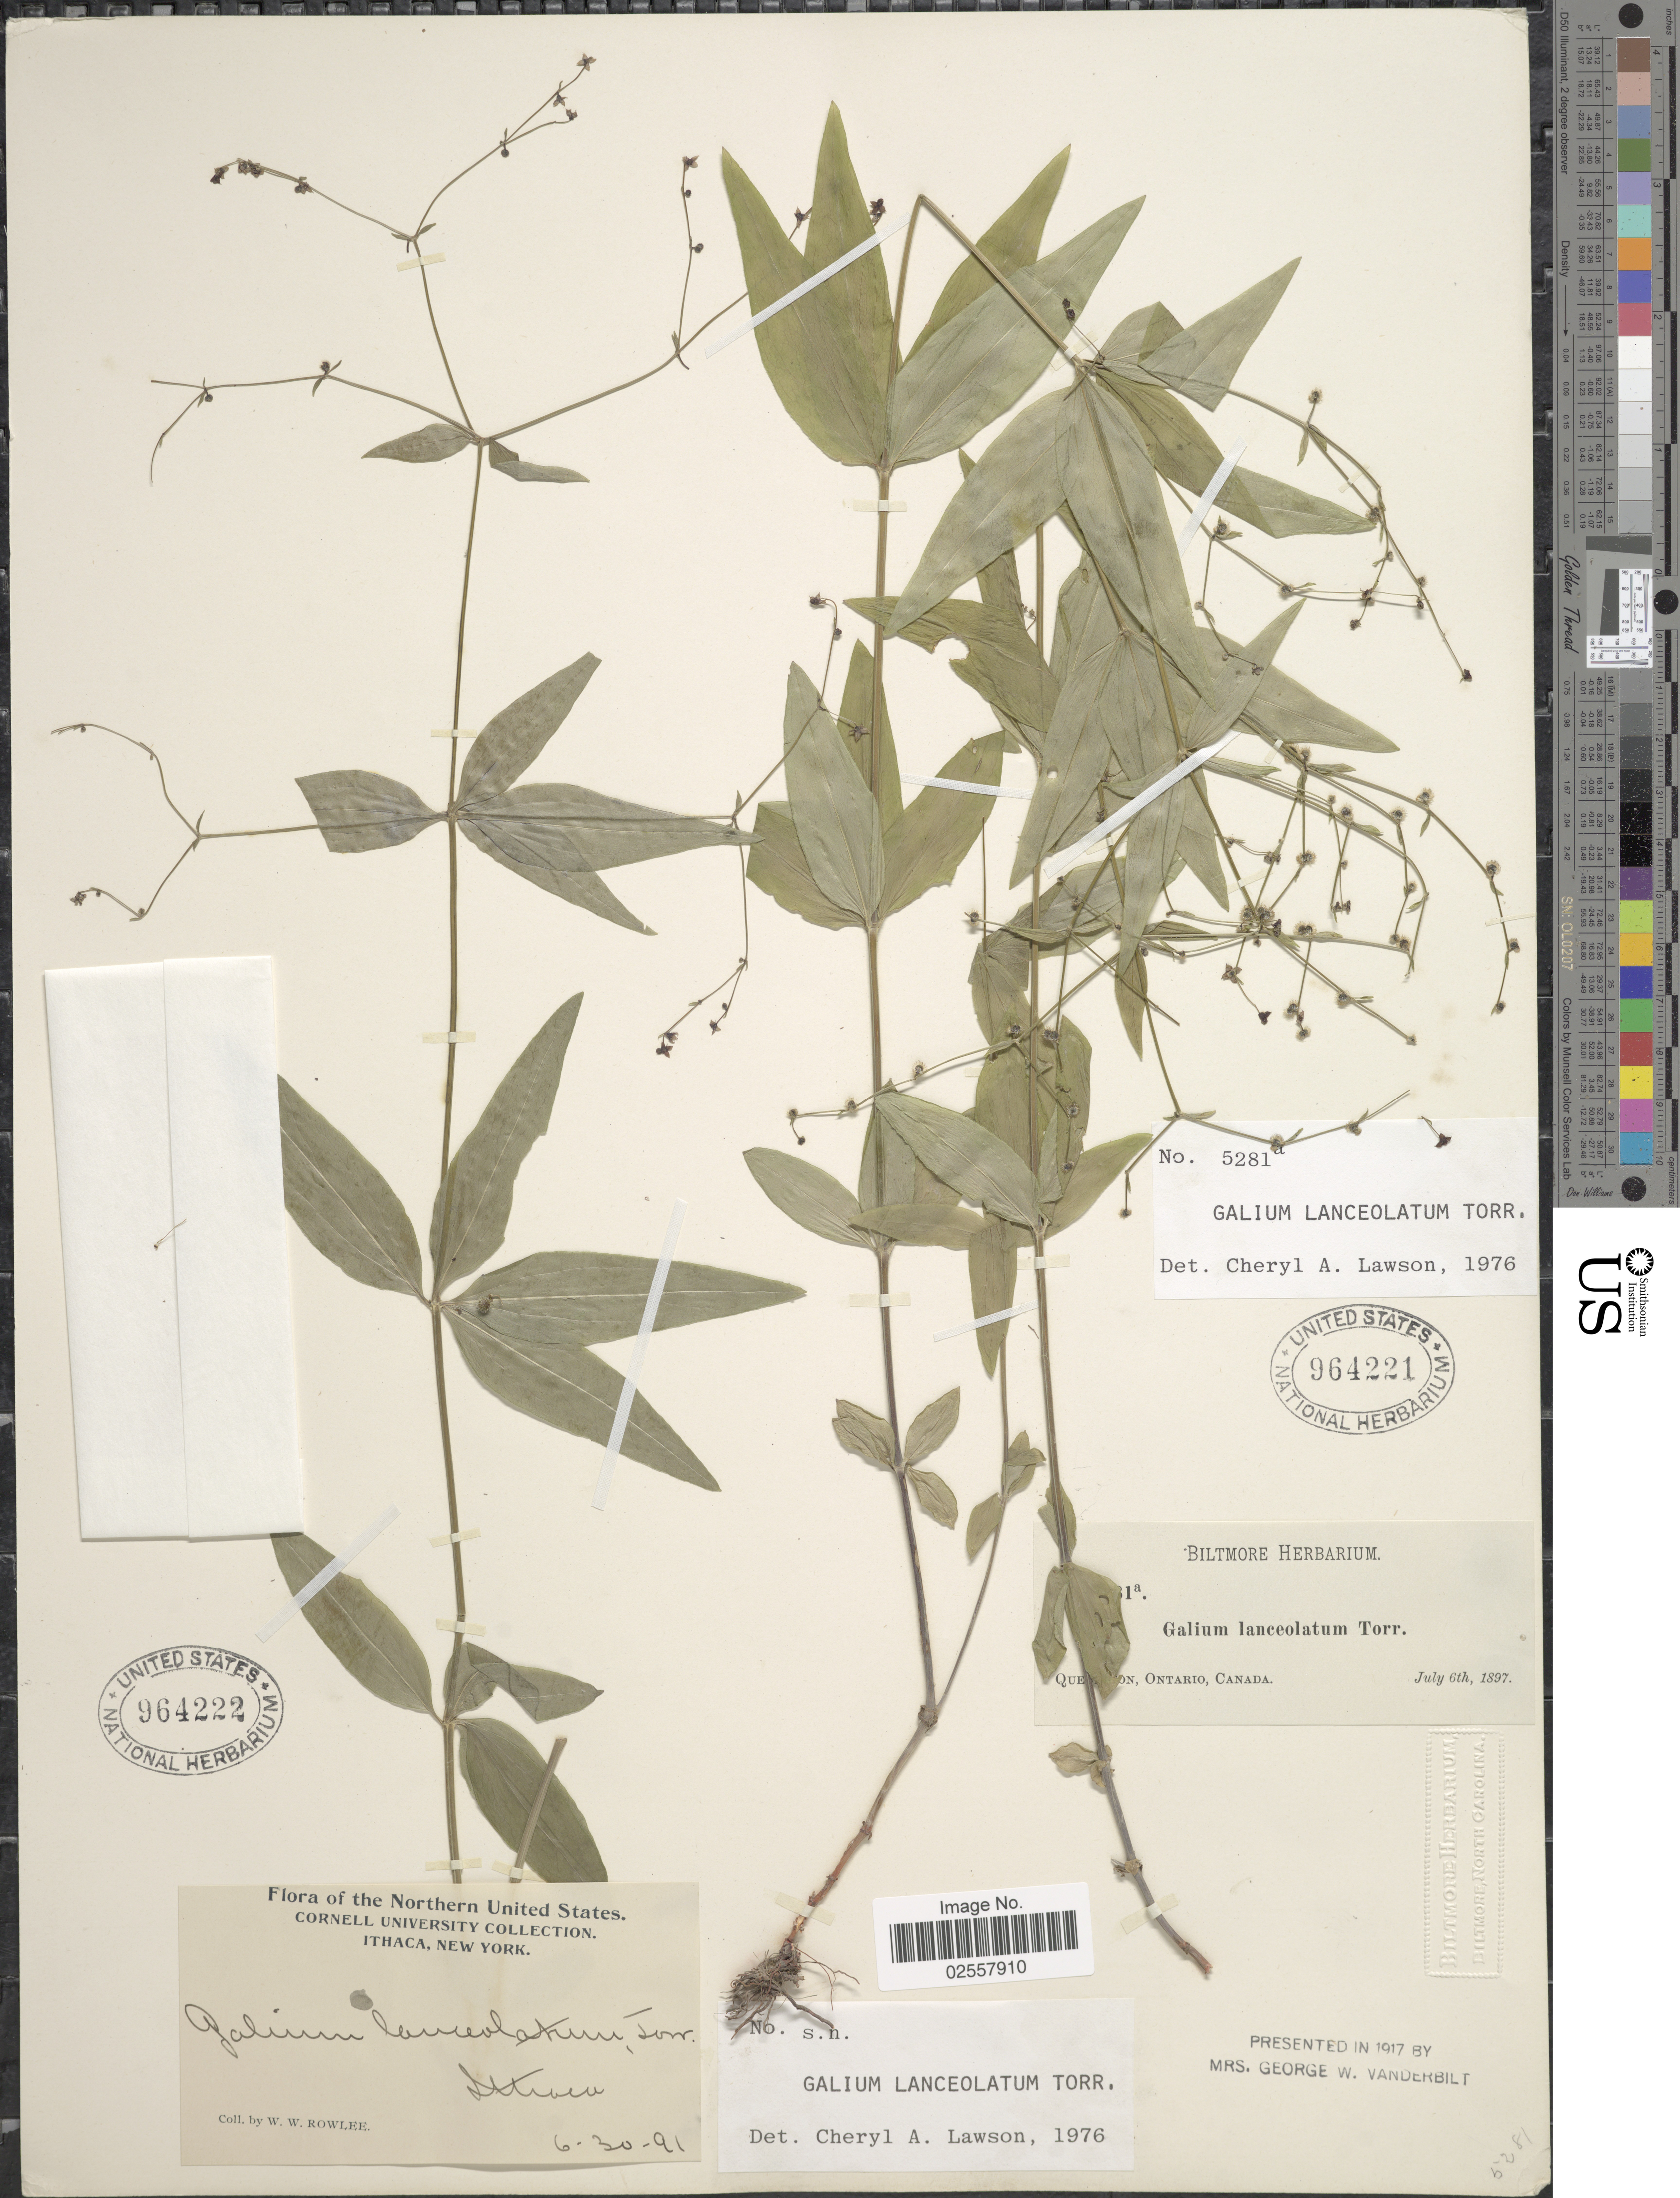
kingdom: Plantae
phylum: Tracheophyta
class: Magnoliopsida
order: Gentianales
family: Rubiaceae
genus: Galium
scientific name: Galium lanceolatum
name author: (Torr. & A. Gray) Torr.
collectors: W. W. Rowlee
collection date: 1891-06-30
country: United States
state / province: New York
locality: Ithaca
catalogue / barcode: US 964222-2